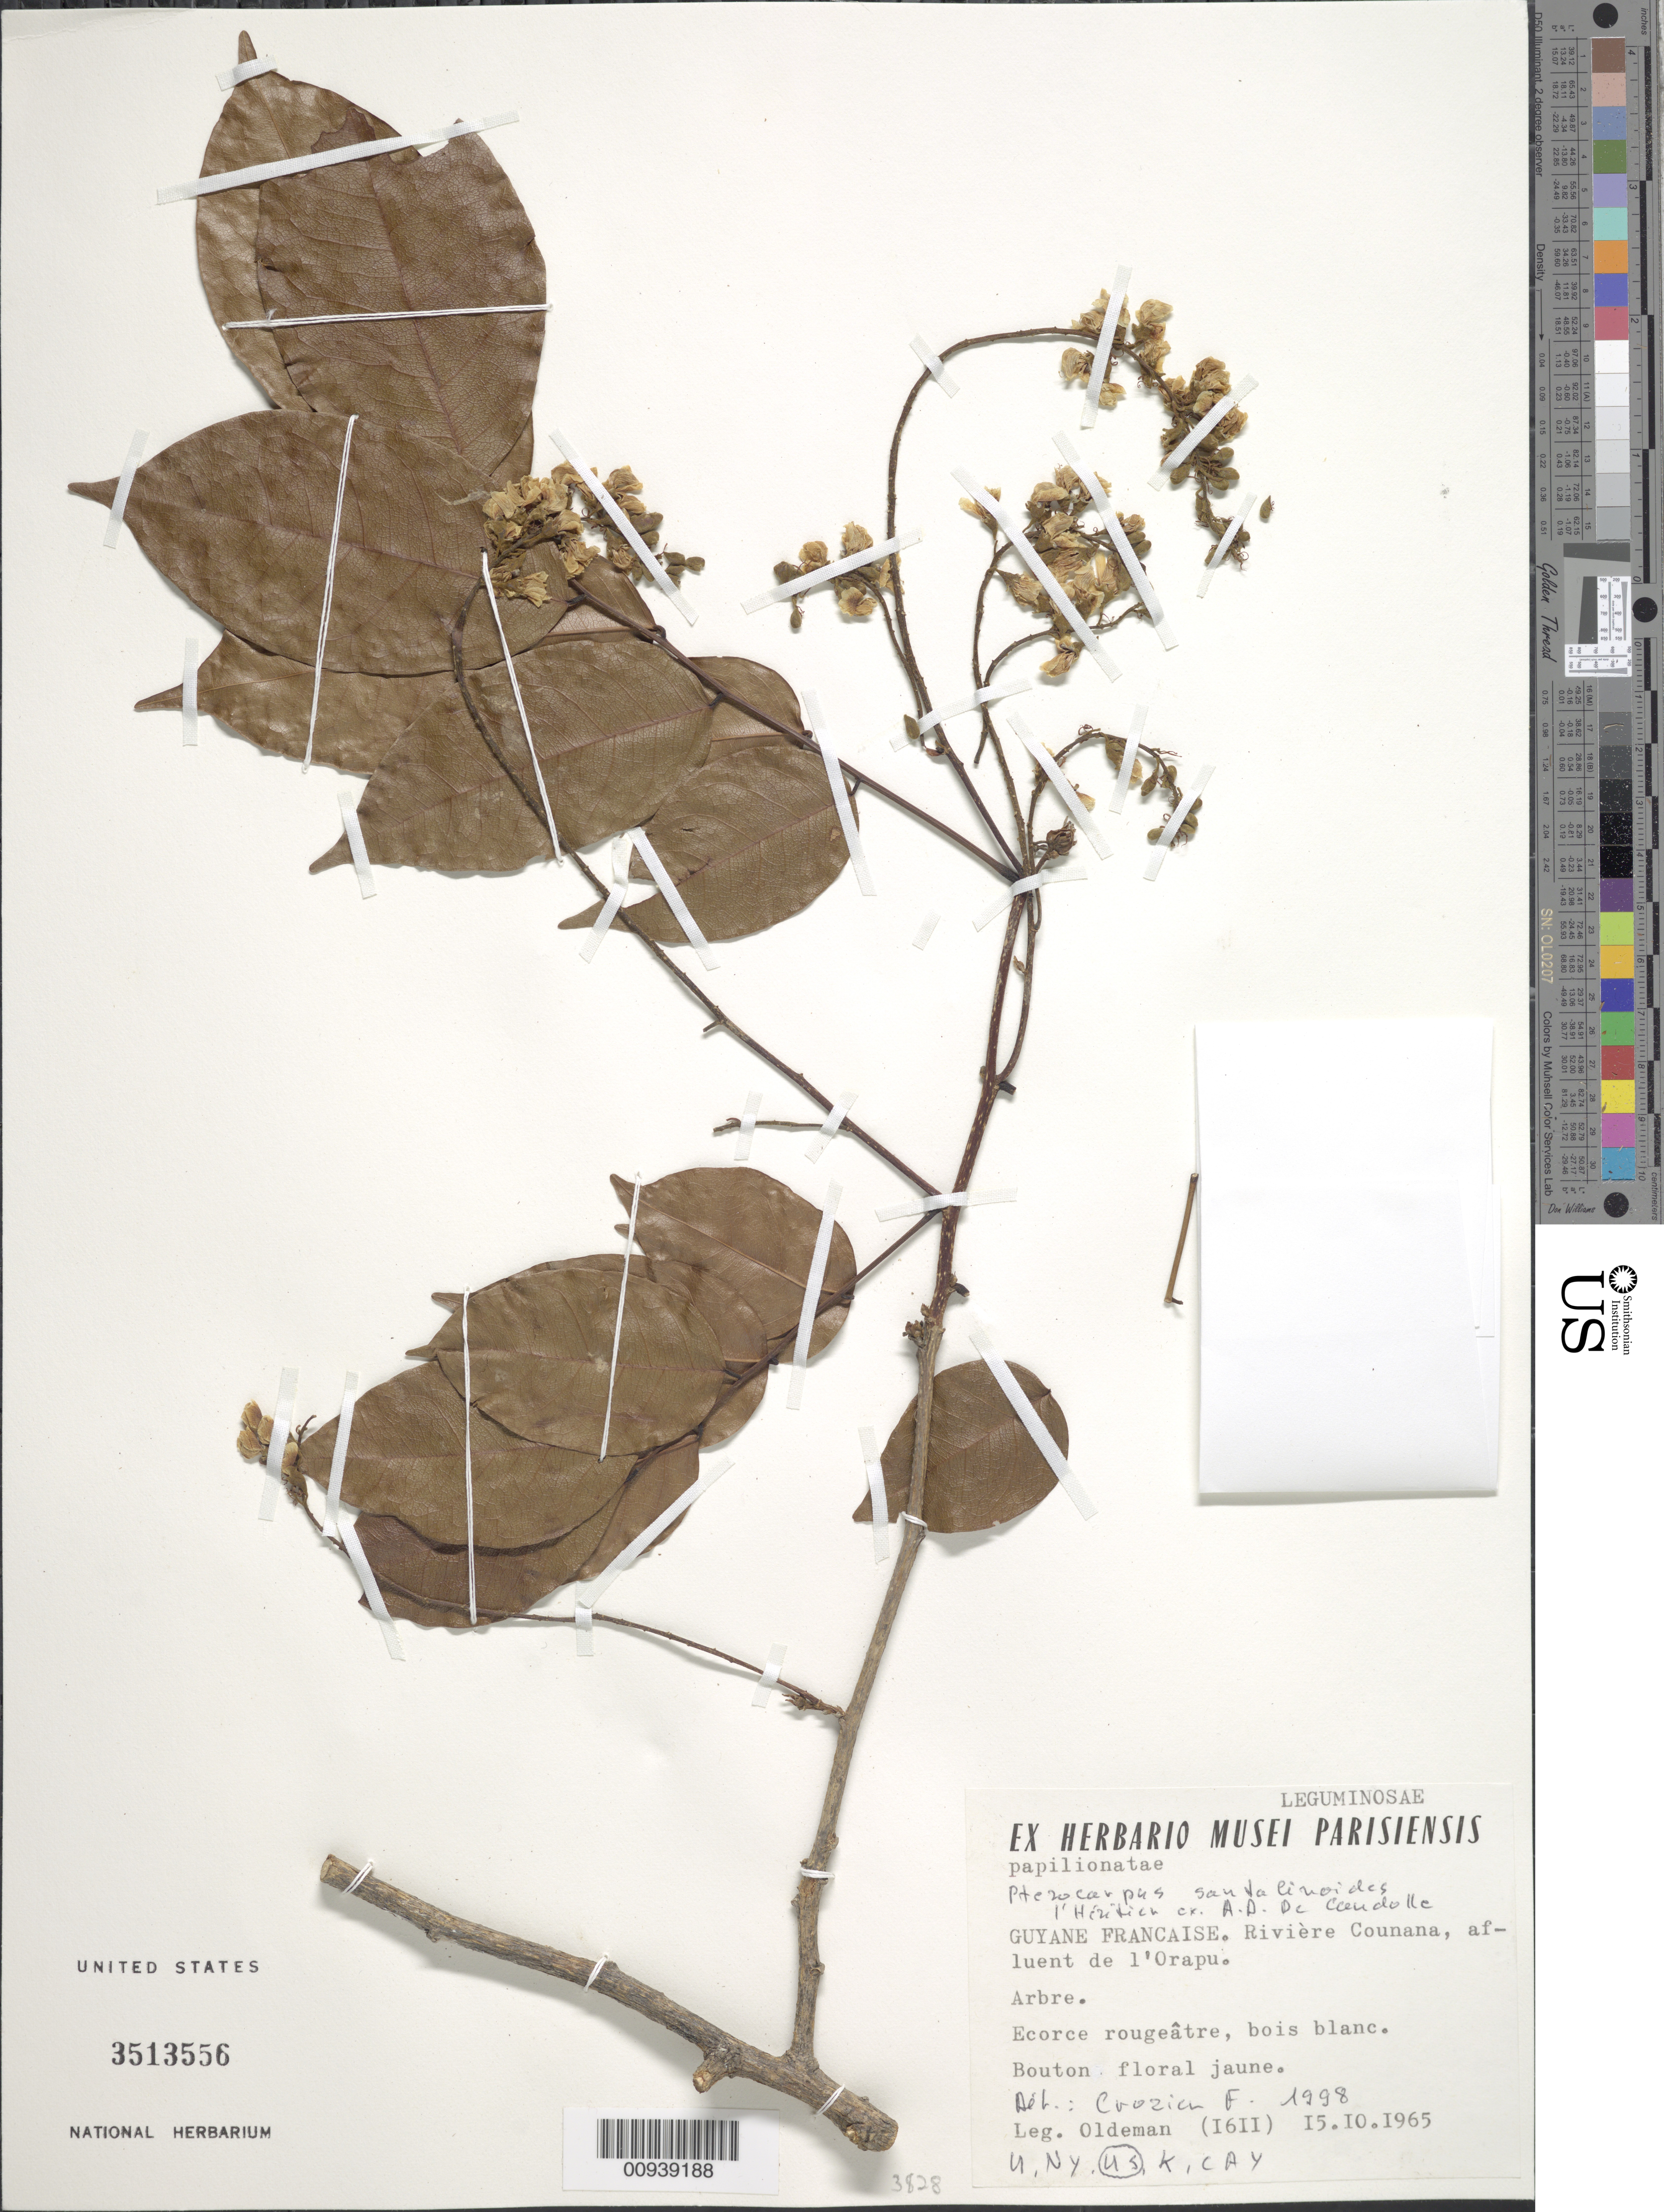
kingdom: Plantae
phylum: Tracheophyta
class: Magnoliopsida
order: Fabales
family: Fabaceae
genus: Pterocarpus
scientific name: Pterocarpus santalinoides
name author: L'Hér. ex DC.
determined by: Crozier, F.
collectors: R. Oldeman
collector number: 1611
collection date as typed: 15-Oct-65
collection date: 1965-10-15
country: French Guiana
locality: Counana R., affluent de l'Orapu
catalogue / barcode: US 3513556